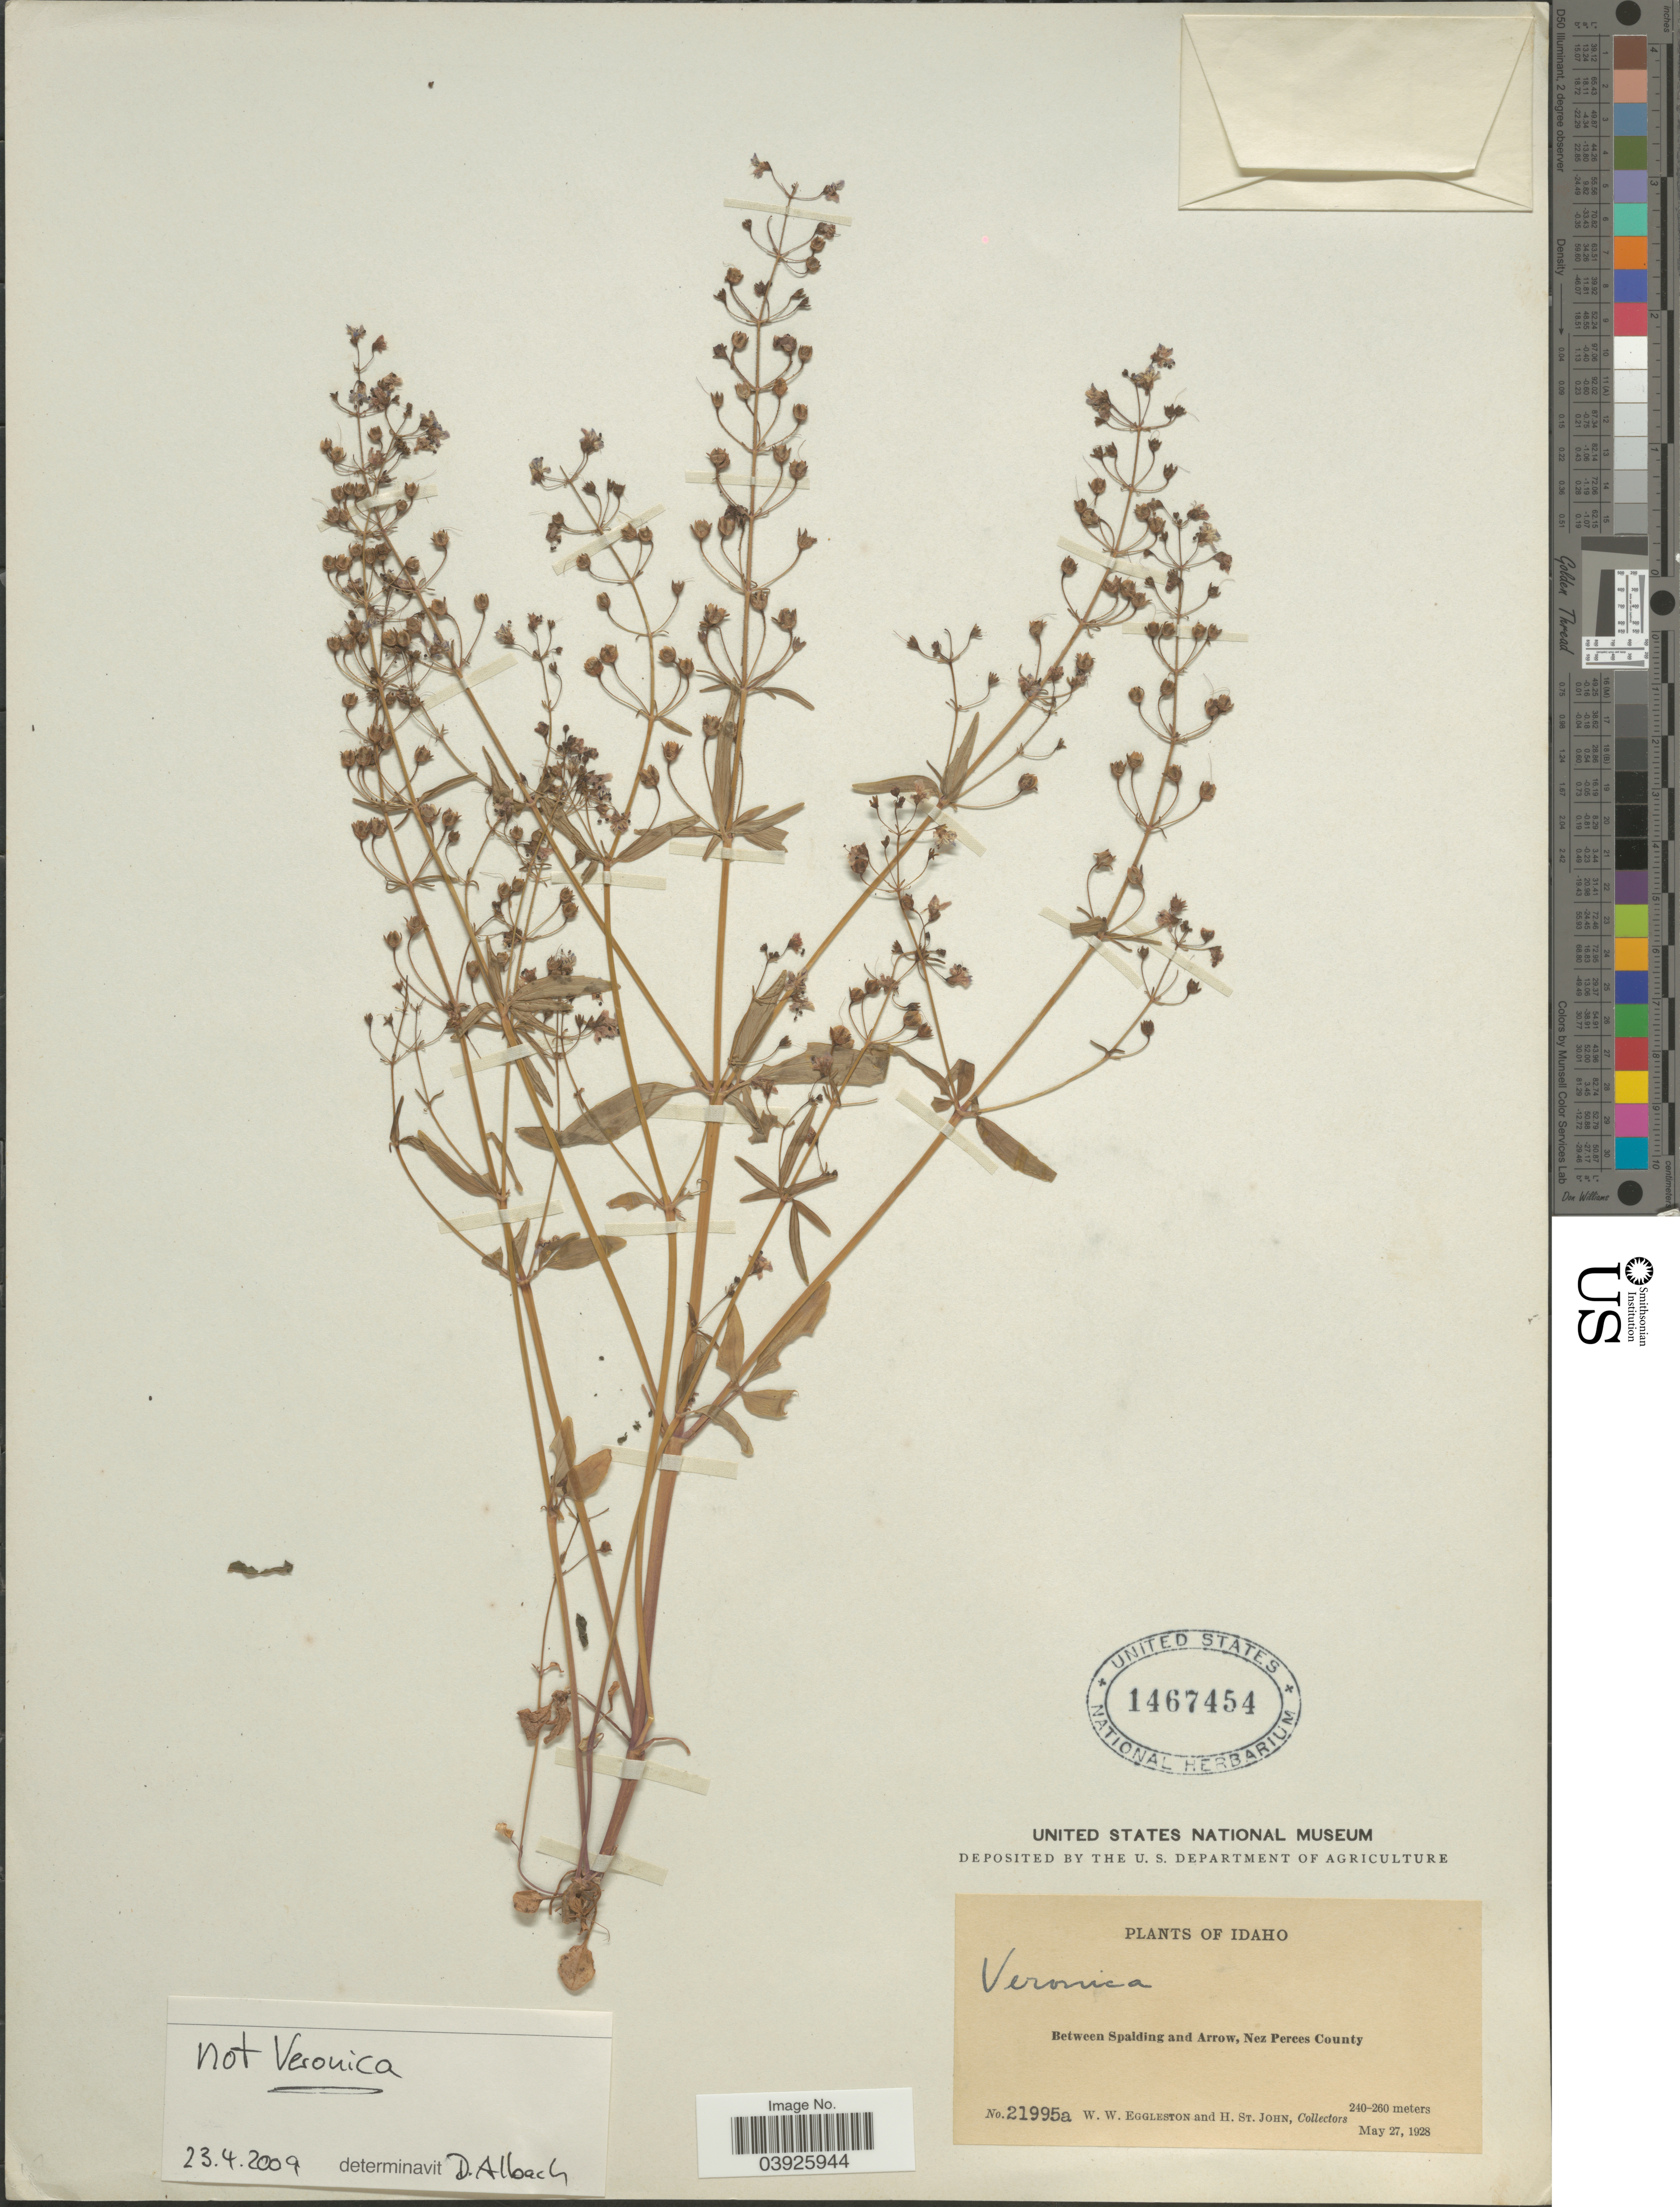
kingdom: Plantae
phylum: Tracheophyta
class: Magnoliopsida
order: Lamiales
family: Scrophulariaceae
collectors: W. W. Eggleston & H. St. John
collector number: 21995a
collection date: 1928-05-27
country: United States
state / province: Idaho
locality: Between Spalding and Arrow, Nez Perces County.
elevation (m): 240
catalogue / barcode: US 1467454